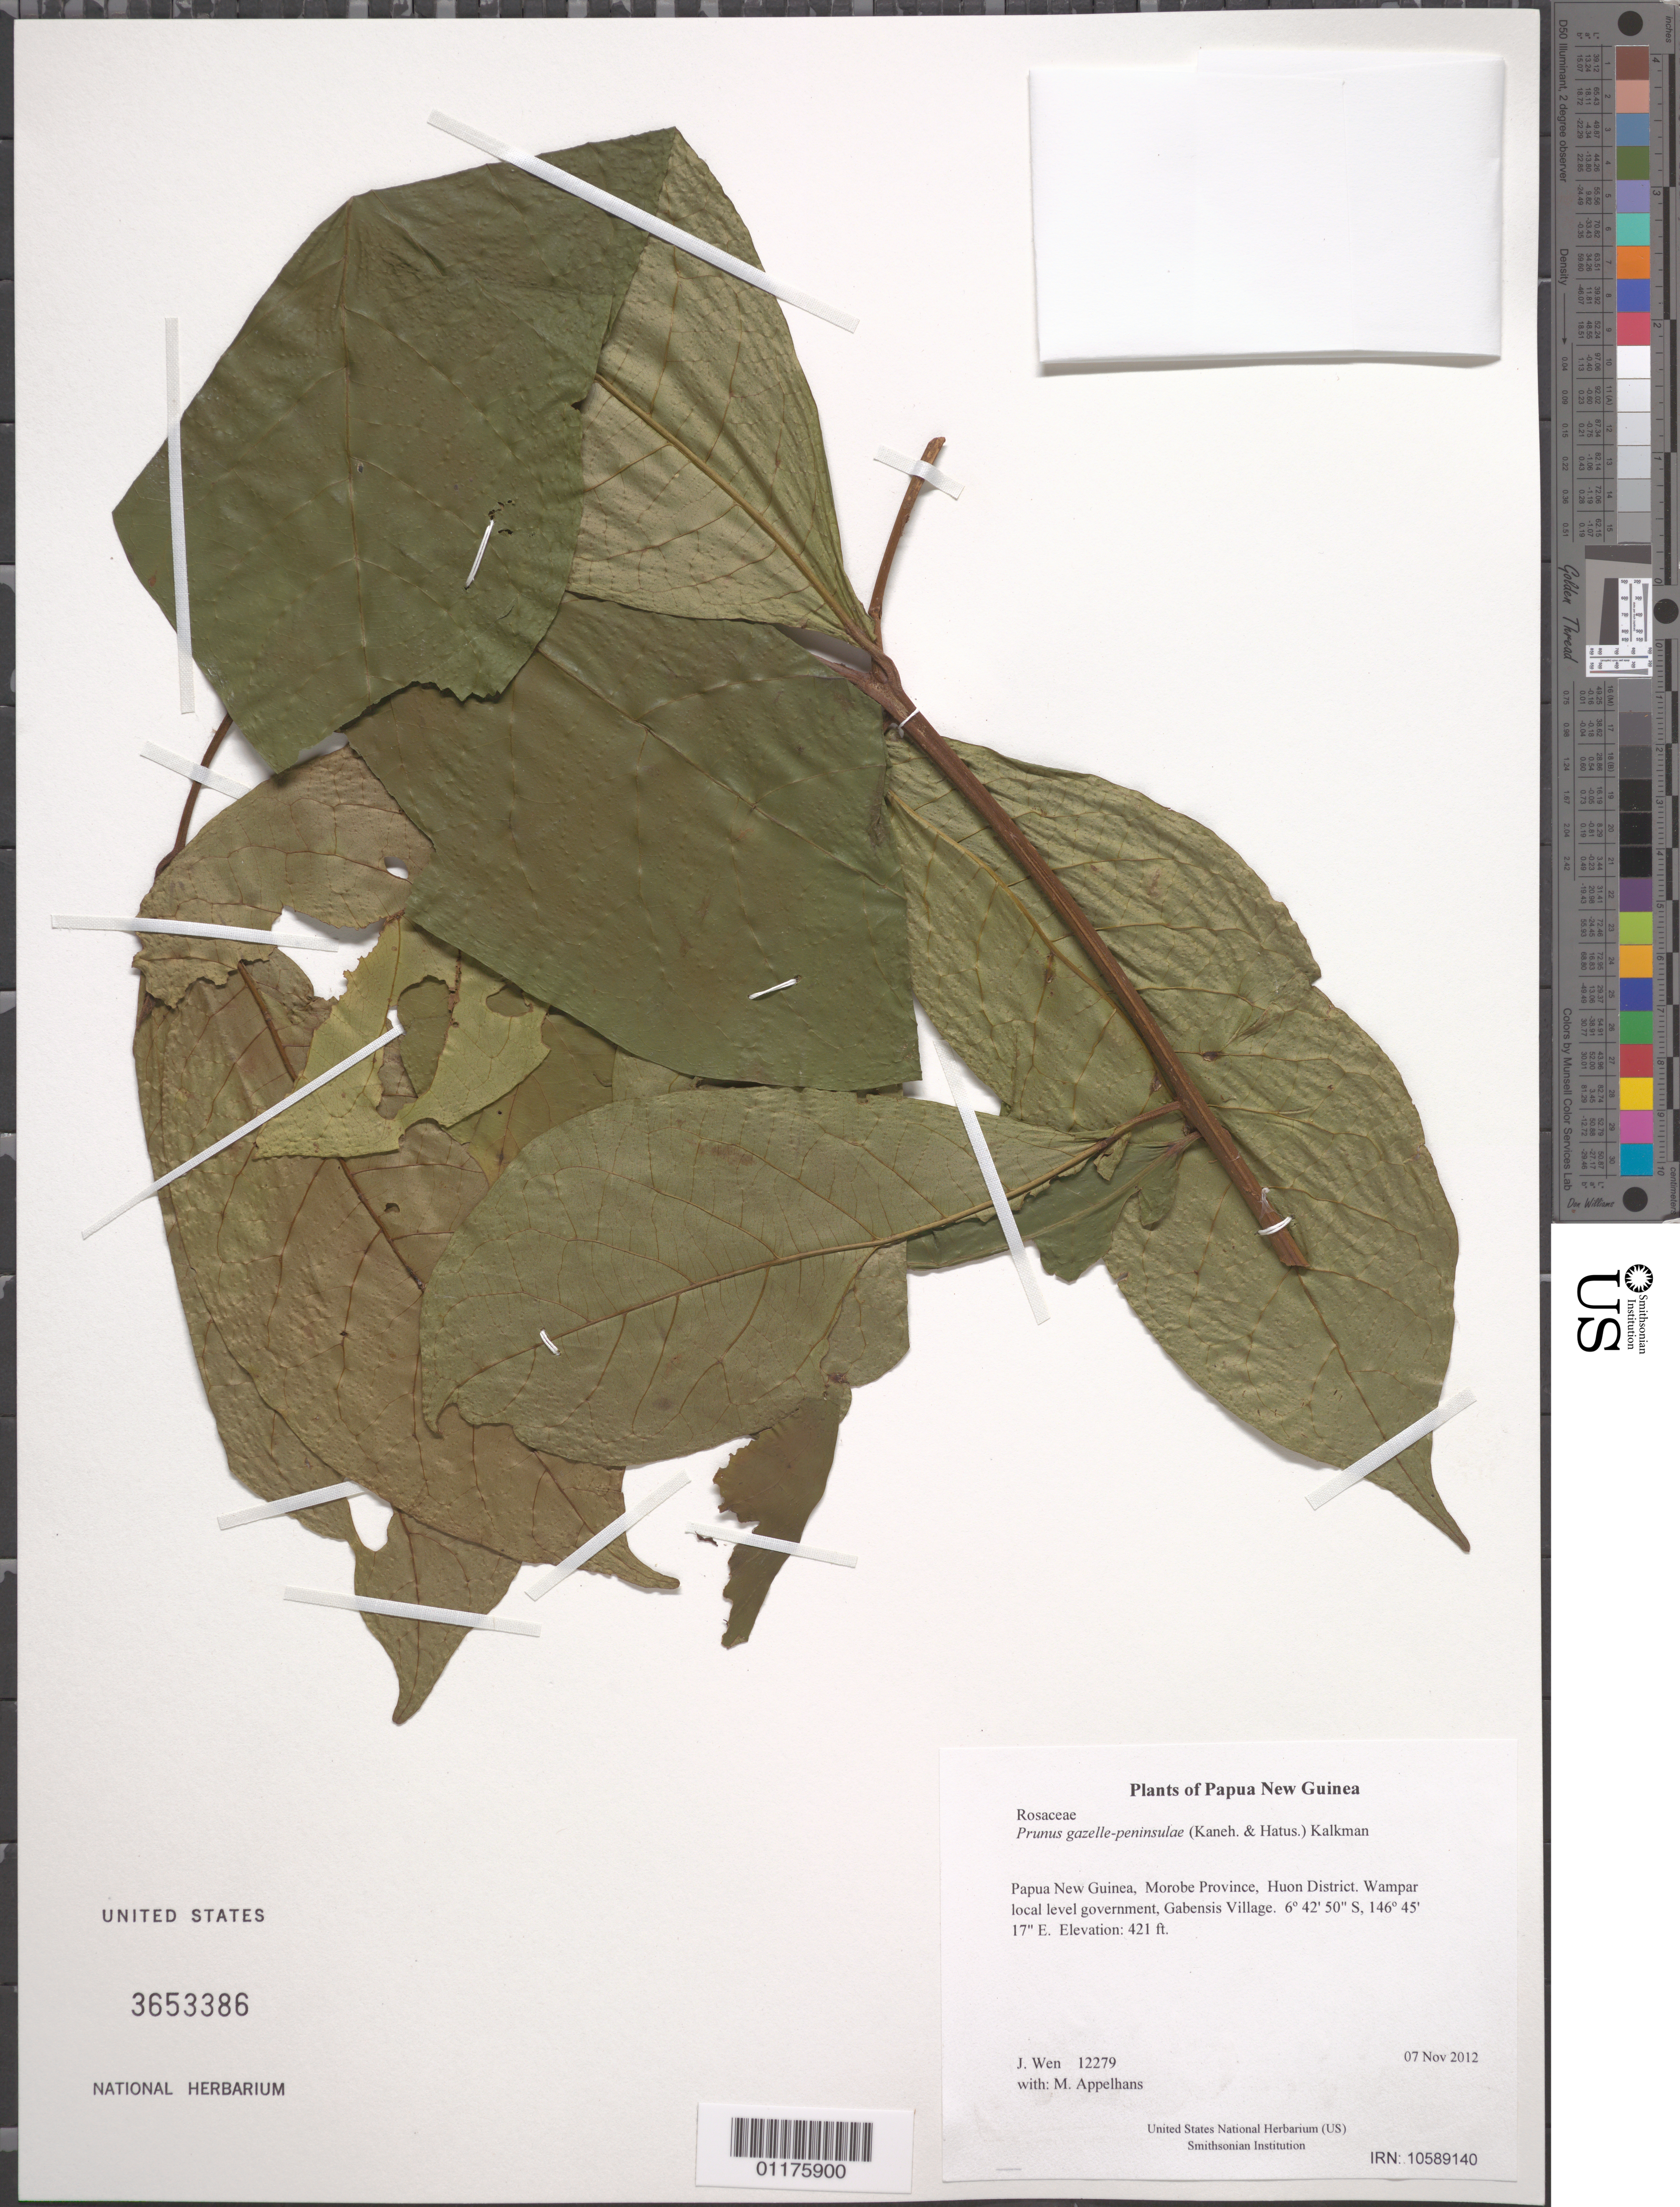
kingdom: Plantae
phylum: Tracheophyta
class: Magnoliopsida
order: Rosales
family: Rosaceae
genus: Prunus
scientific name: Prunus gazelle-peninsulae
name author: (Kaneh. & Hatus.) Kalkman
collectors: M. Appelhans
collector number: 12279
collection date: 2012-11-07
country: Papua New Guinea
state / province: Morobe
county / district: Huon District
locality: Wampar local level government, Gabensis Village.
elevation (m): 128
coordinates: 6 42.833 S, 146 45.291 E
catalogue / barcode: US 3653386